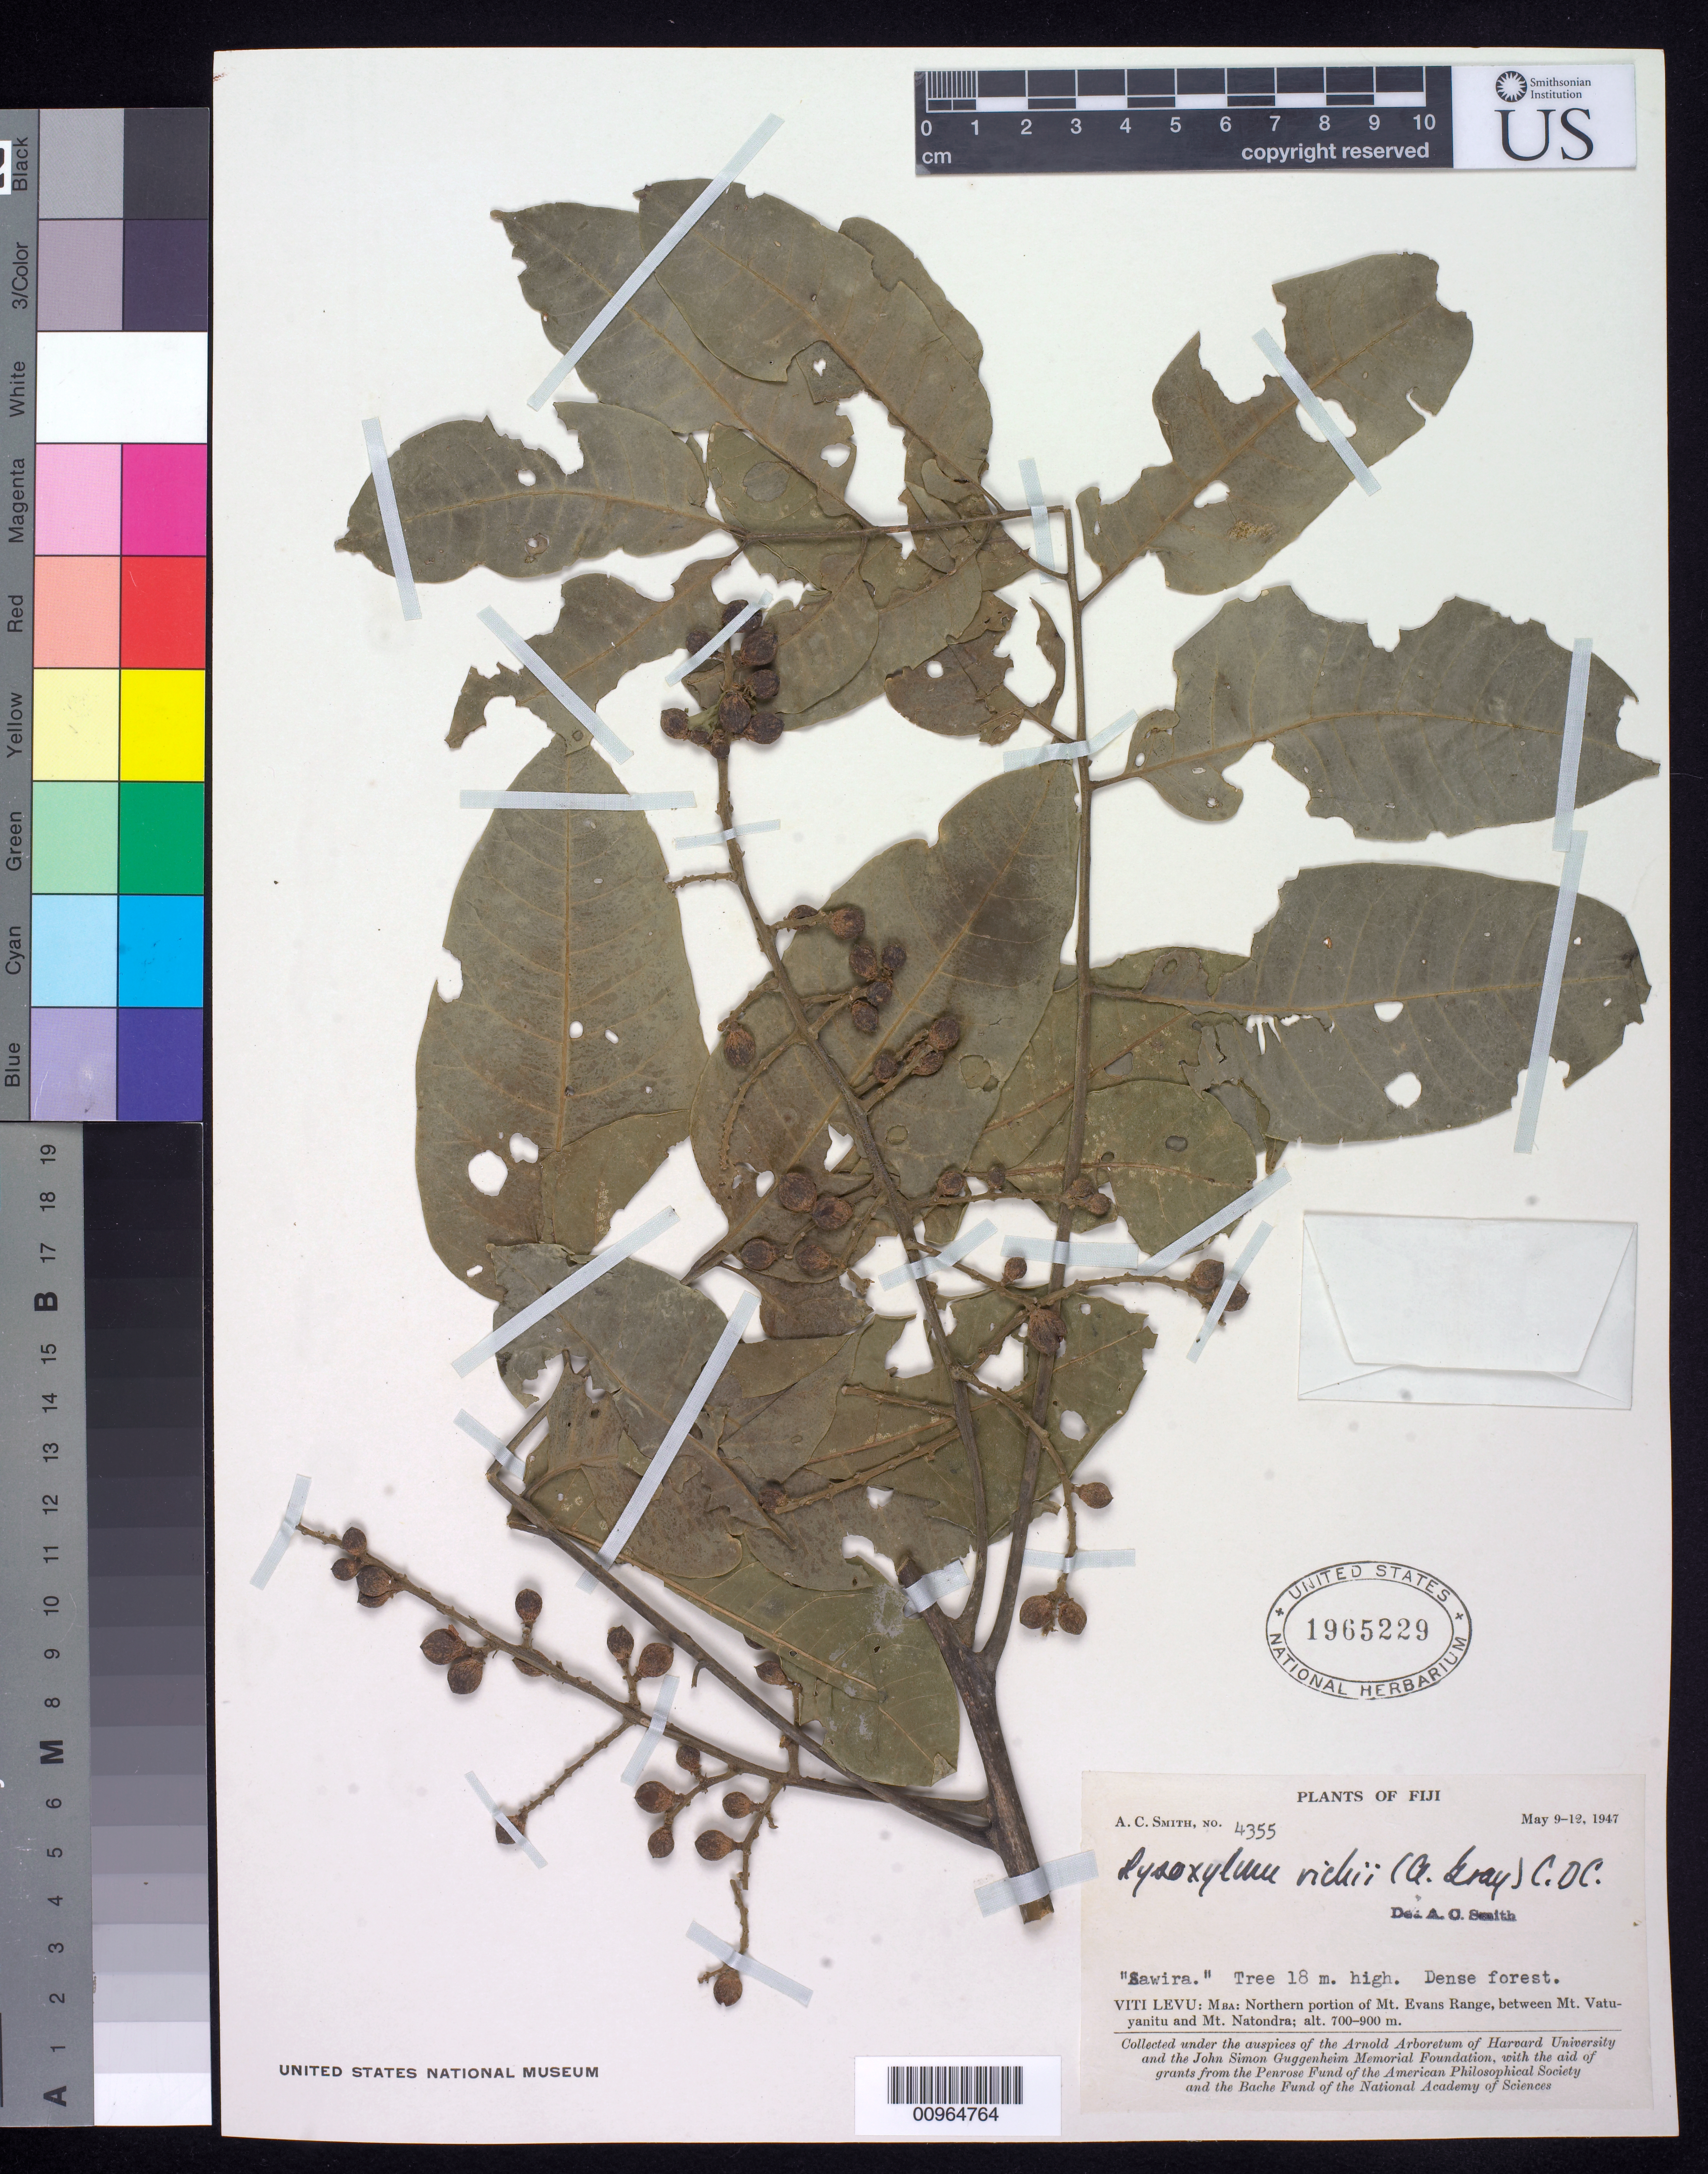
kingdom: Plantae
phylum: Tracheophyta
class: Magnoliopsida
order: Sapindales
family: Meliaceae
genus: Didymocheton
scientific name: Didymocheton alliaceus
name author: (G. Forst.) Mabb.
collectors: C. A. Smith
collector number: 4355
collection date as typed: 09 May 1947 to 12 May 1947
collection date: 1947-05-09/1947-05-12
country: Fiji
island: Viti Levu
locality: MBA; Northern portion of Mt. Evans Range, between Mt. Vatuyanitu and Mt. Natondra; dense forest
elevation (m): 700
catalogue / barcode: US 1965229